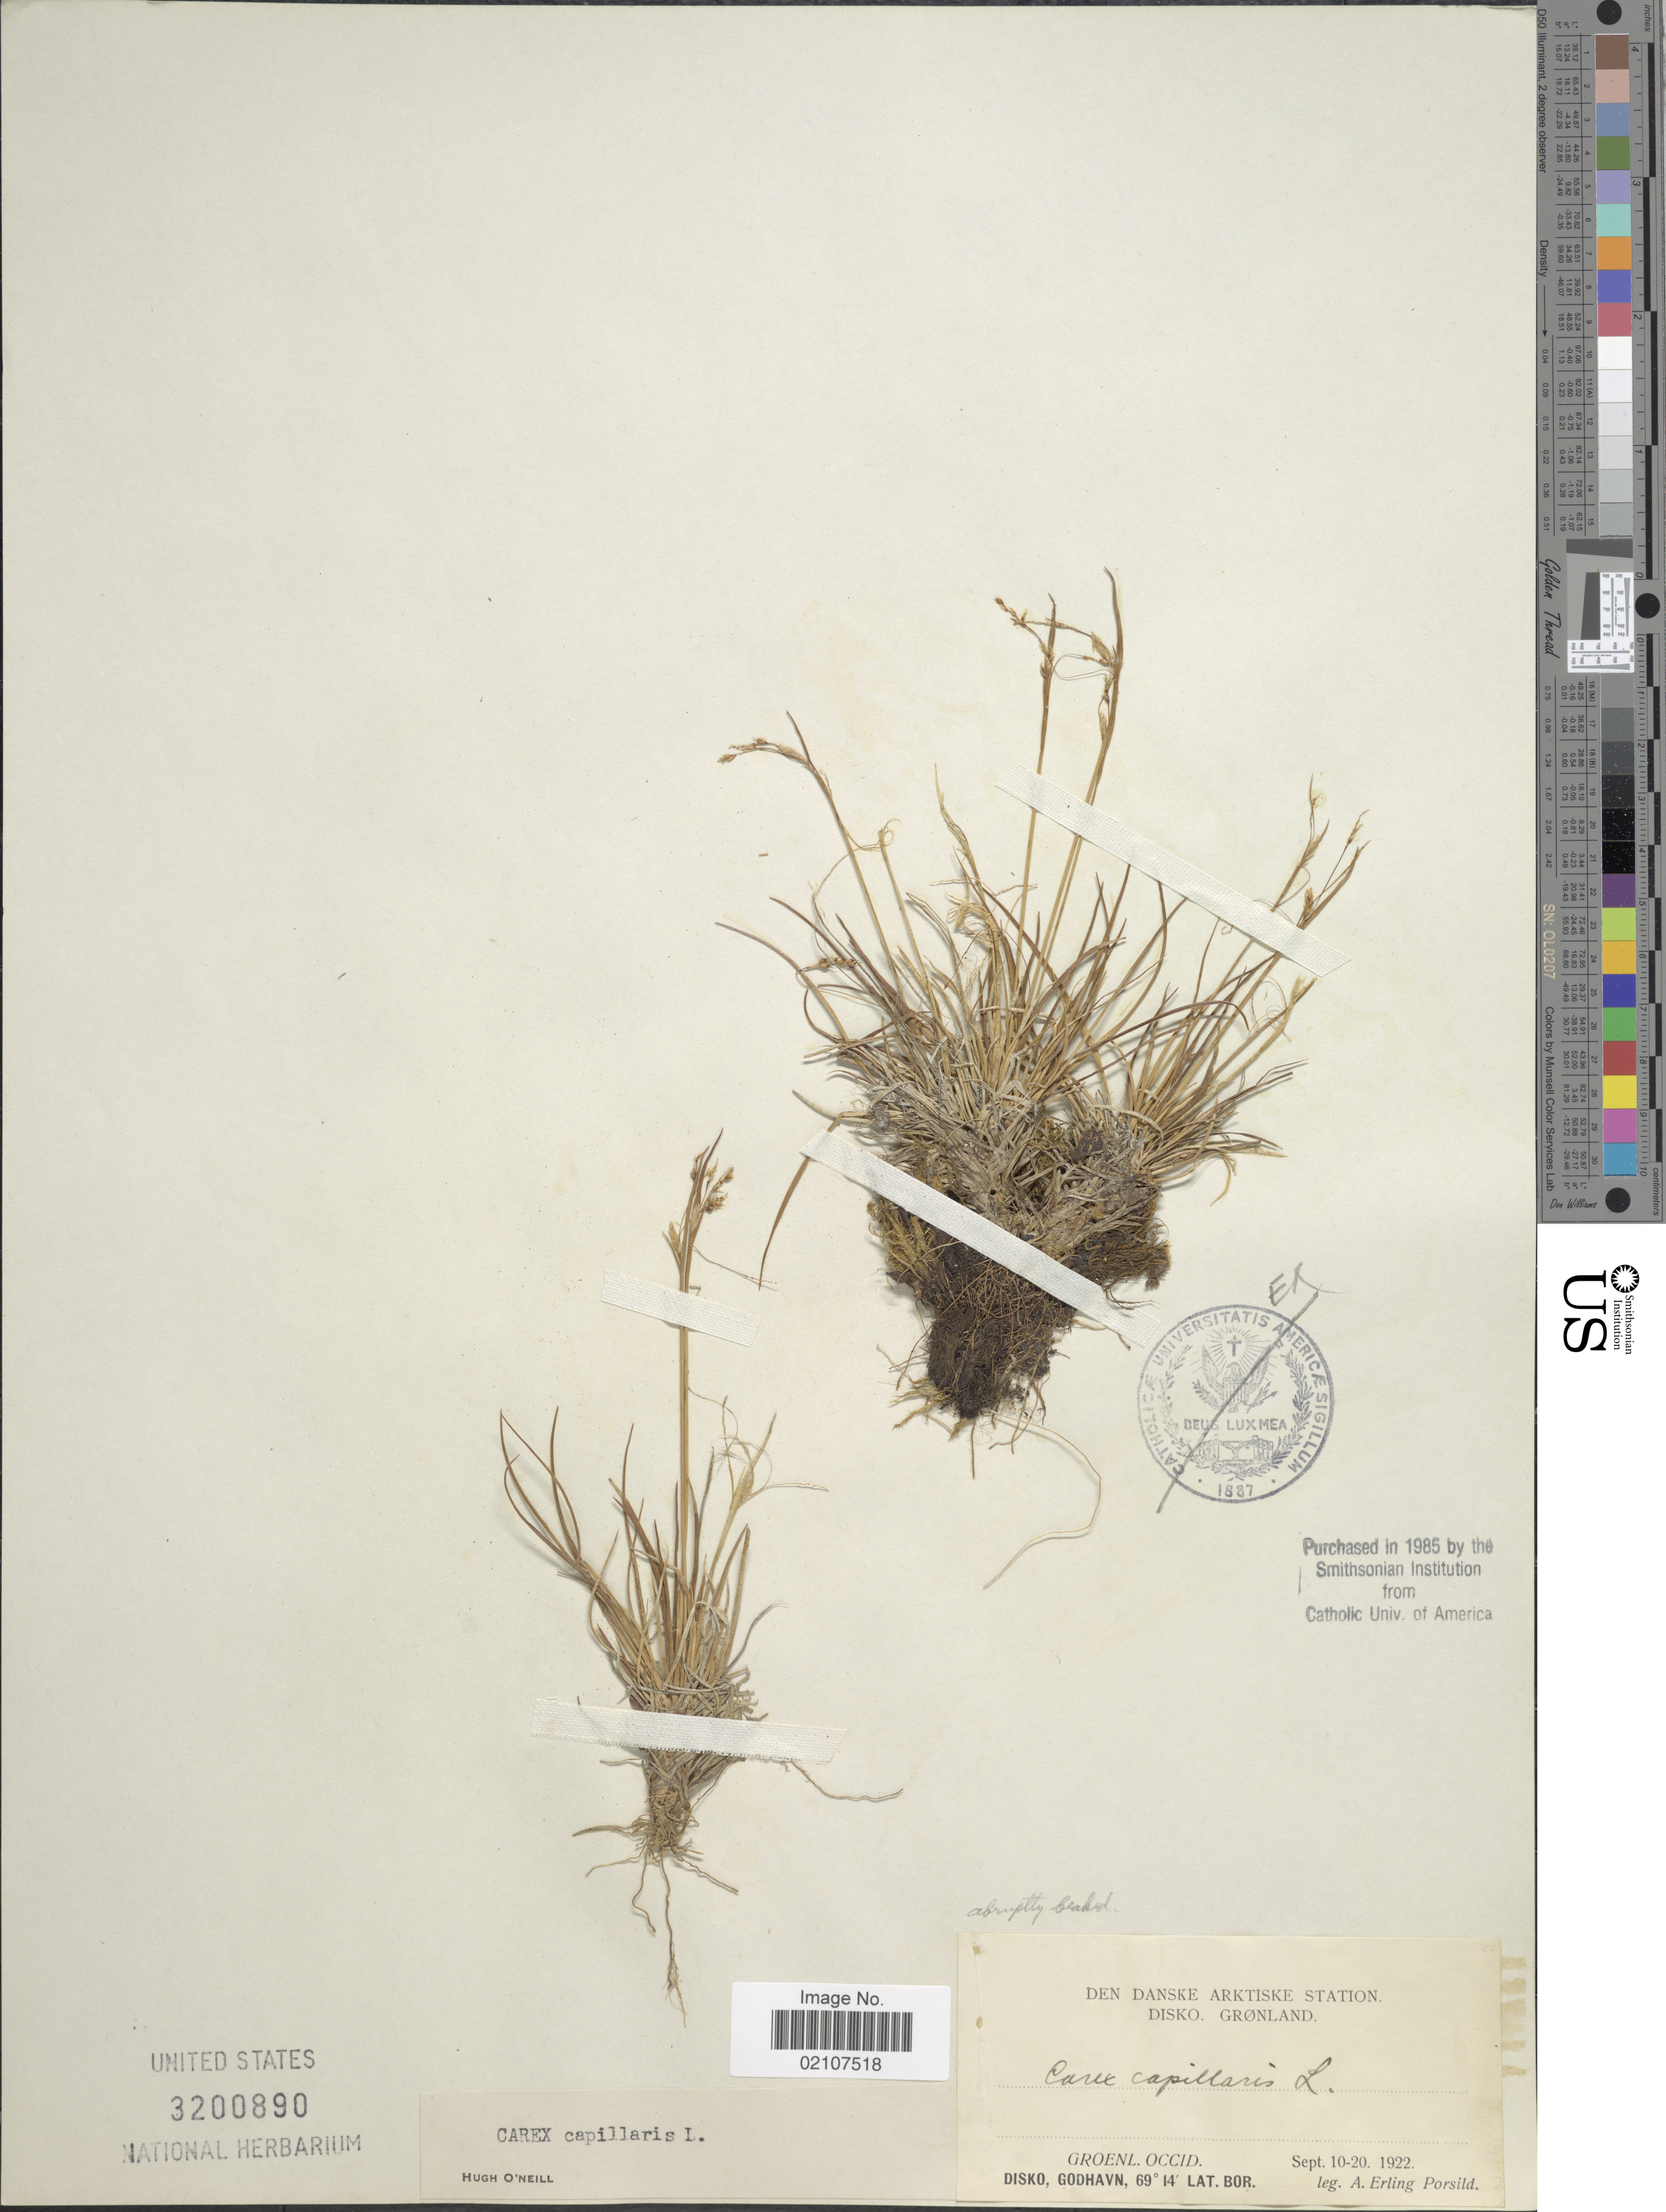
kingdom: Plantae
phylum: Tracheophyta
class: Liliopsida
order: Poales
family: Cyperaceae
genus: Carex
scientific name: Carex capillaris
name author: L.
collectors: A. E. Porsild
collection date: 1922-09-10/1922-10-20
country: Greenland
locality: Den Danske Arktiske Station, Disko, Godhaven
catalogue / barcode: US 3200890